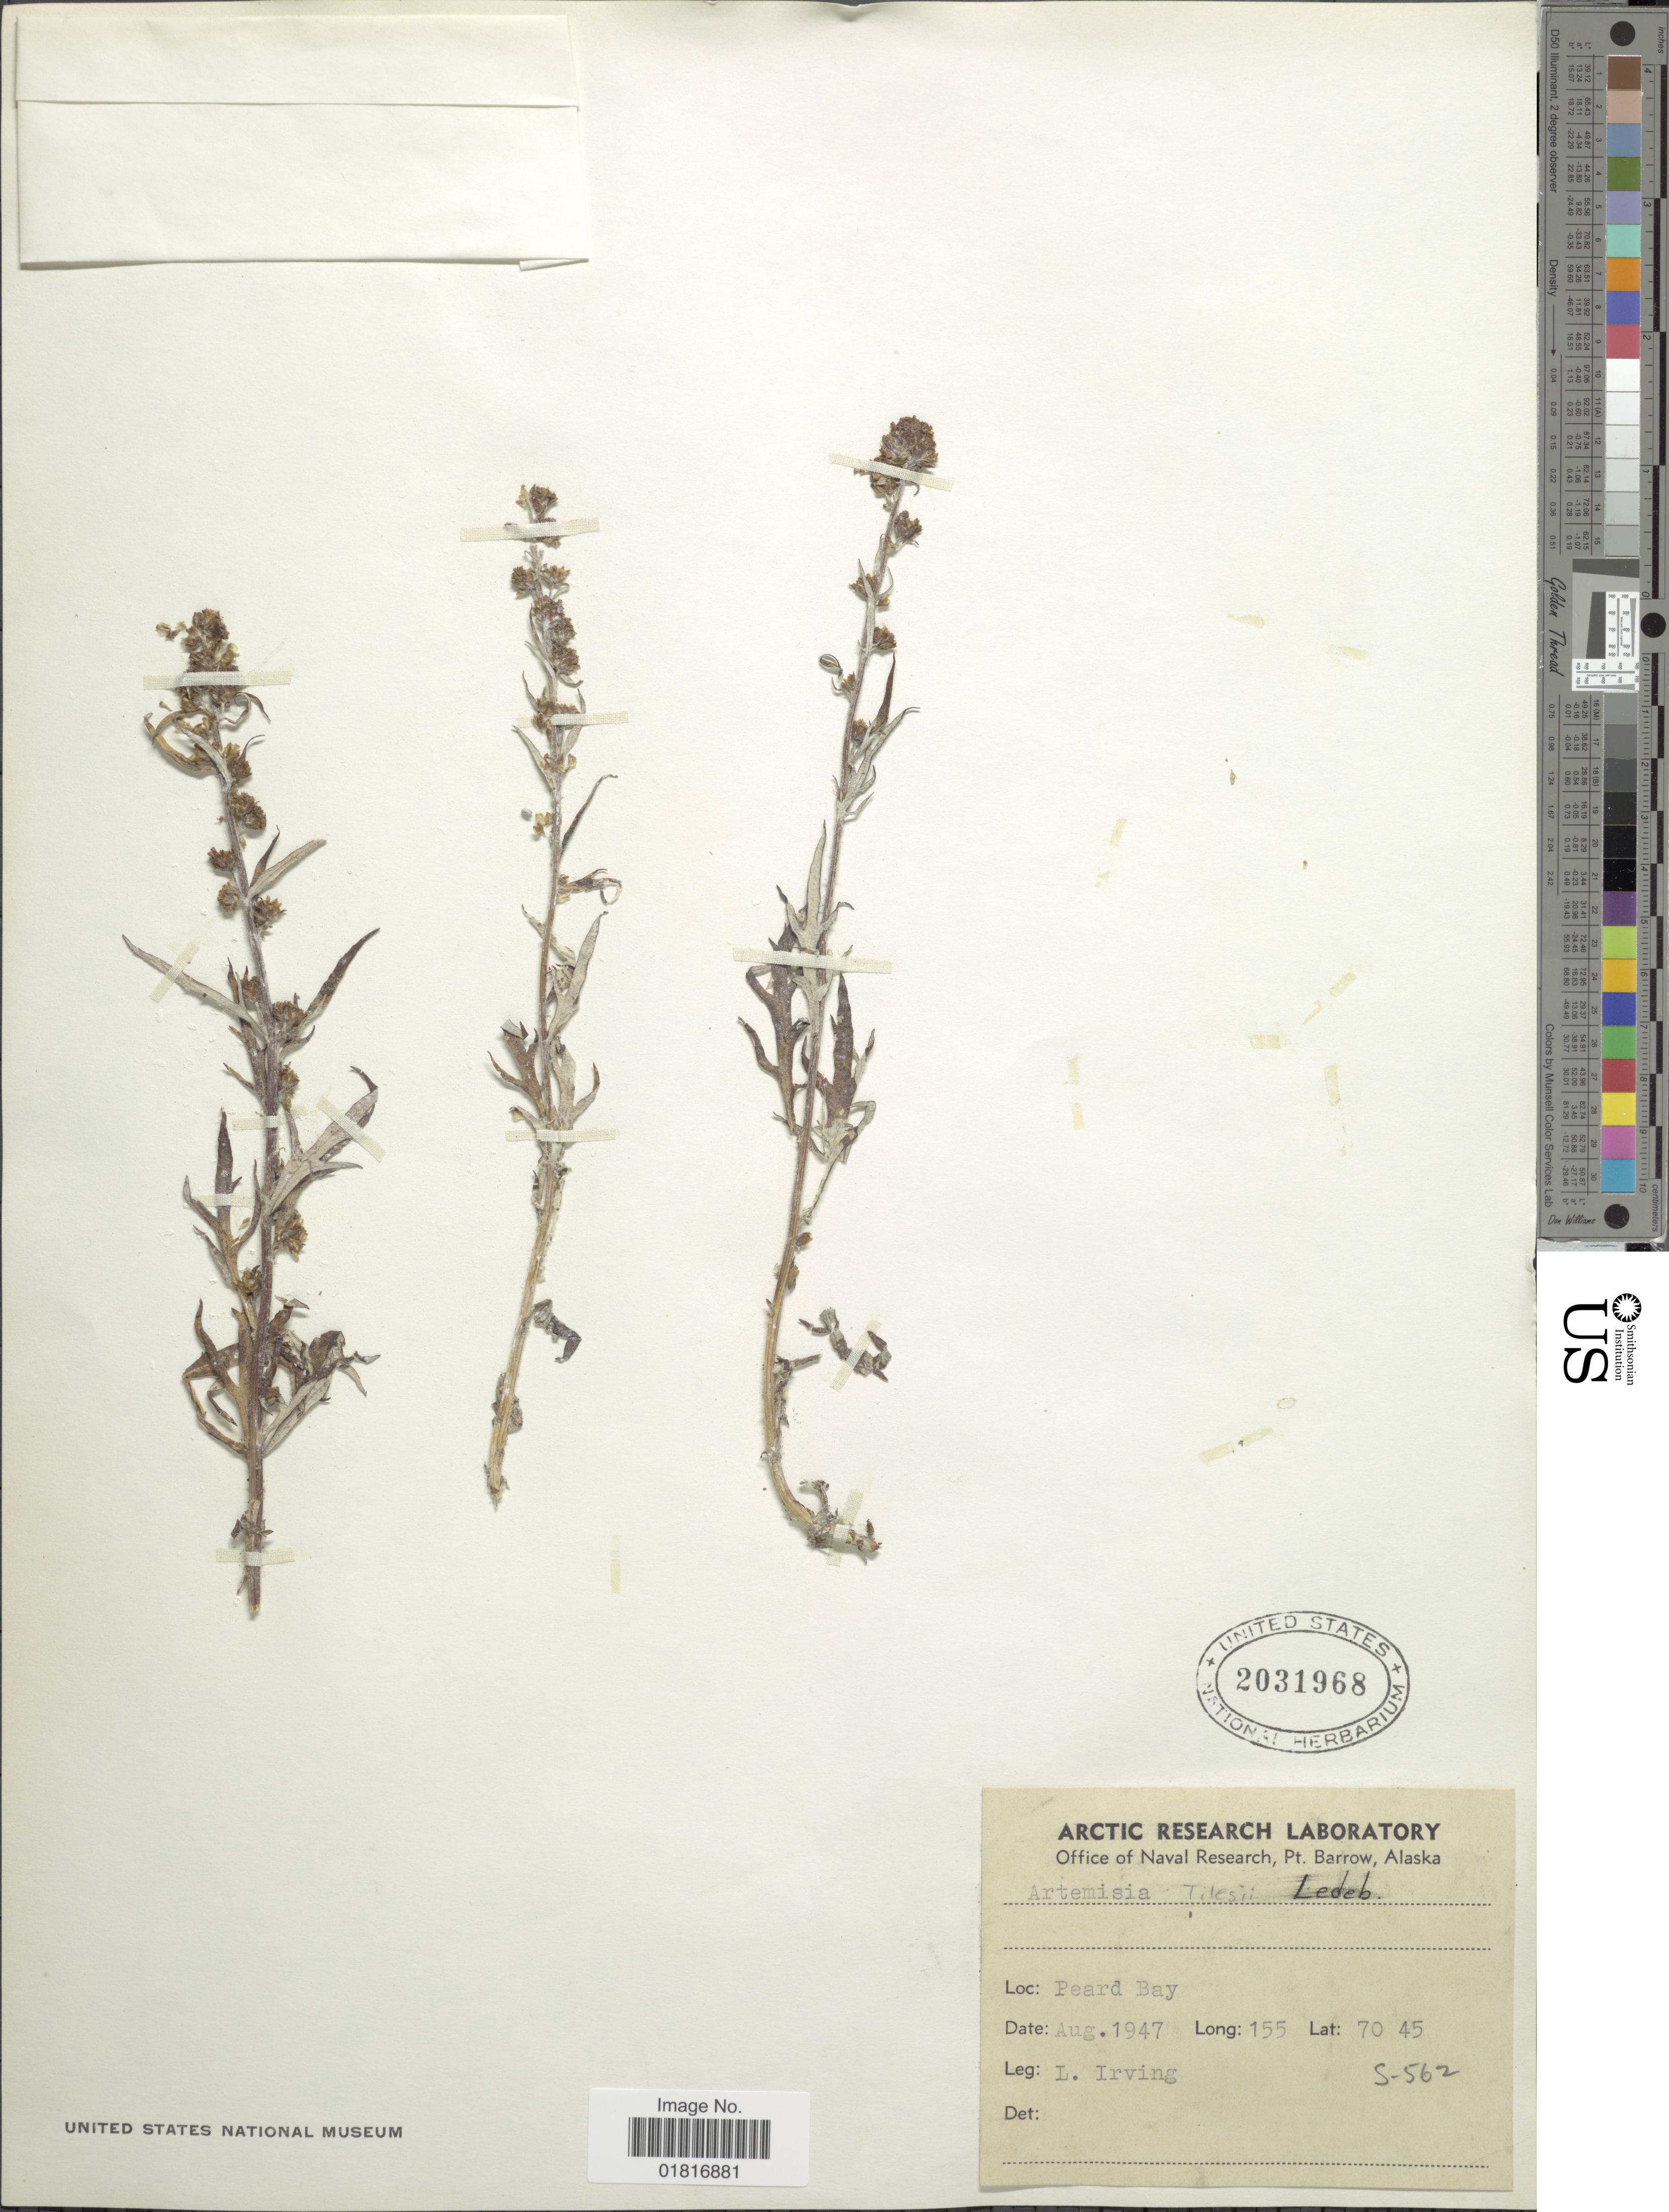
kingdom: Plantae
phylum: Tracheophyta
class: Magnoliopsida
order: Asterales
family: Asteraceae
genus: Artemisia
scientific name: Artemisia tilesii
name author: Ledeb.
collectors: L. Irving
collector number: S-562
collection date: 1947-08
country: United States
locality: Peard Bay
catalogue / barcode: US 2031968